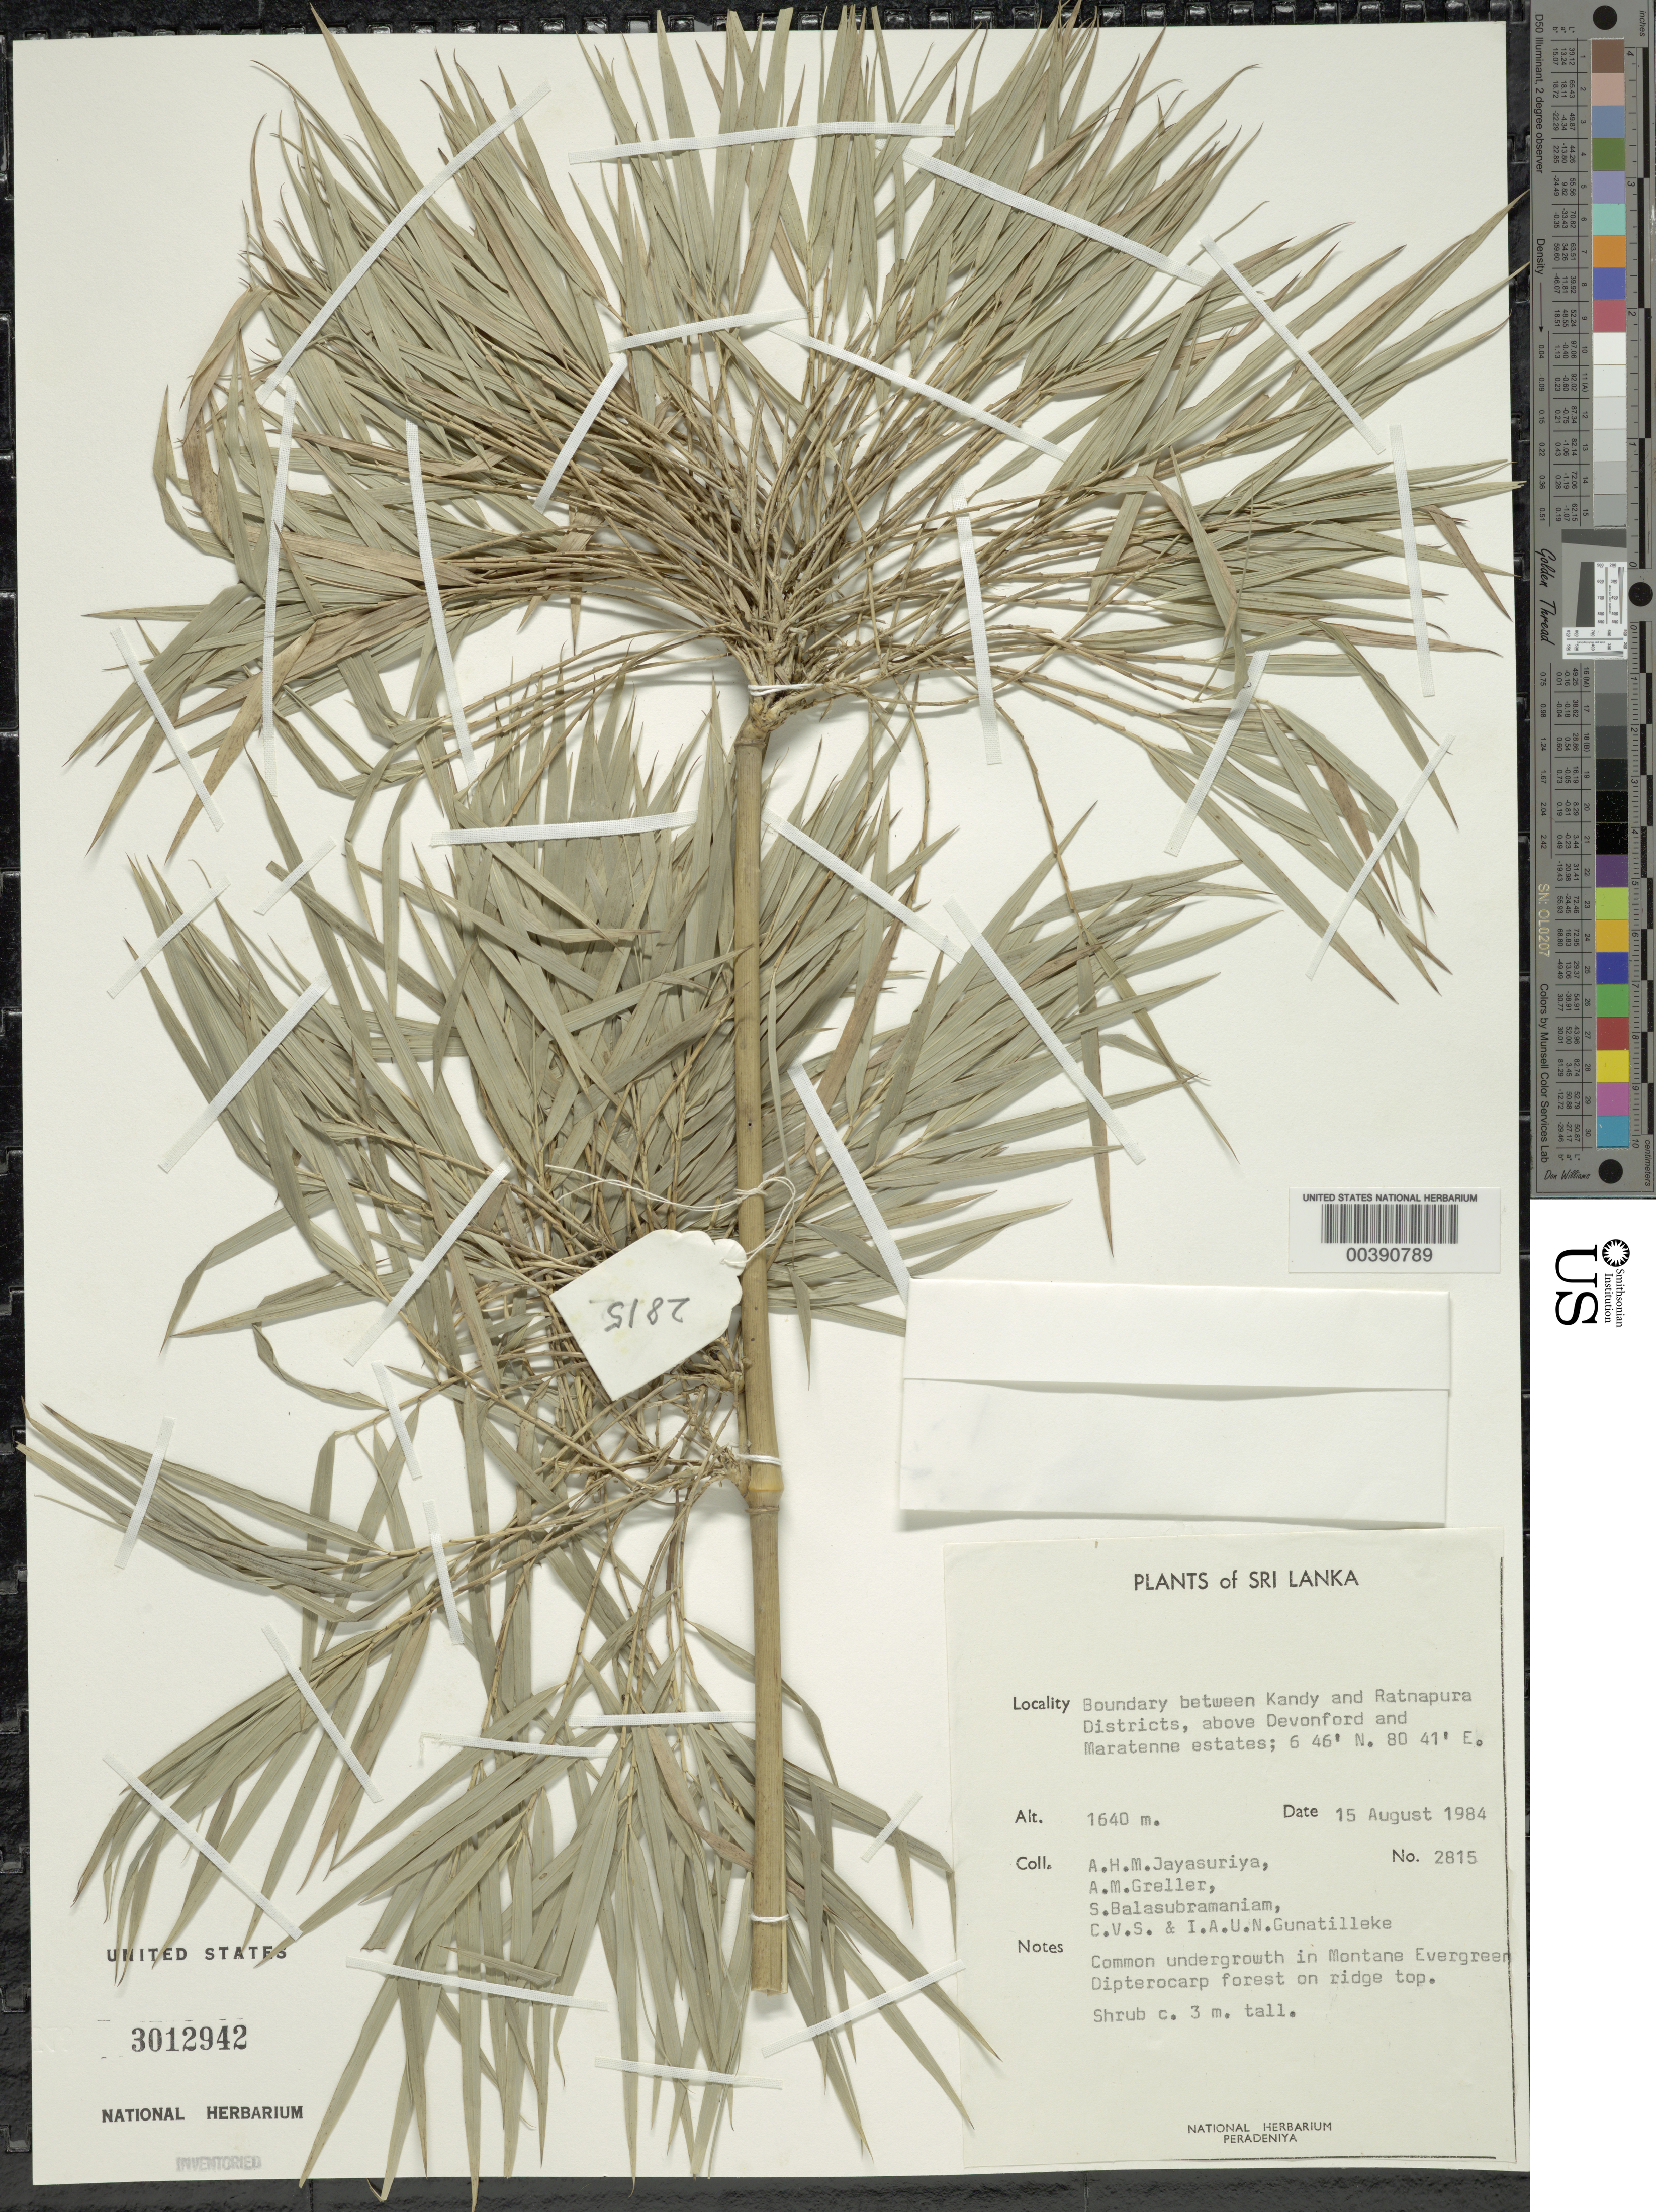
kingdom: Plantae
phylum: Tracheophyta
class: Liliopsida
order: Poales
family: Poaceae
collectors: A. H. Jayasuriya, A. Greller, S. Balasubramaniam, I. Gunatilleke & C. Gunatilleke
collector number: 2815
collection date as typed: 15 Aug 1984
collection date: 1984-08-15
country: Sri Lanka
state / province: Central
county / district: Kandy Dist.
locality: Devonford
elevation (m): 1640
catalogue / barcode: US 3012942